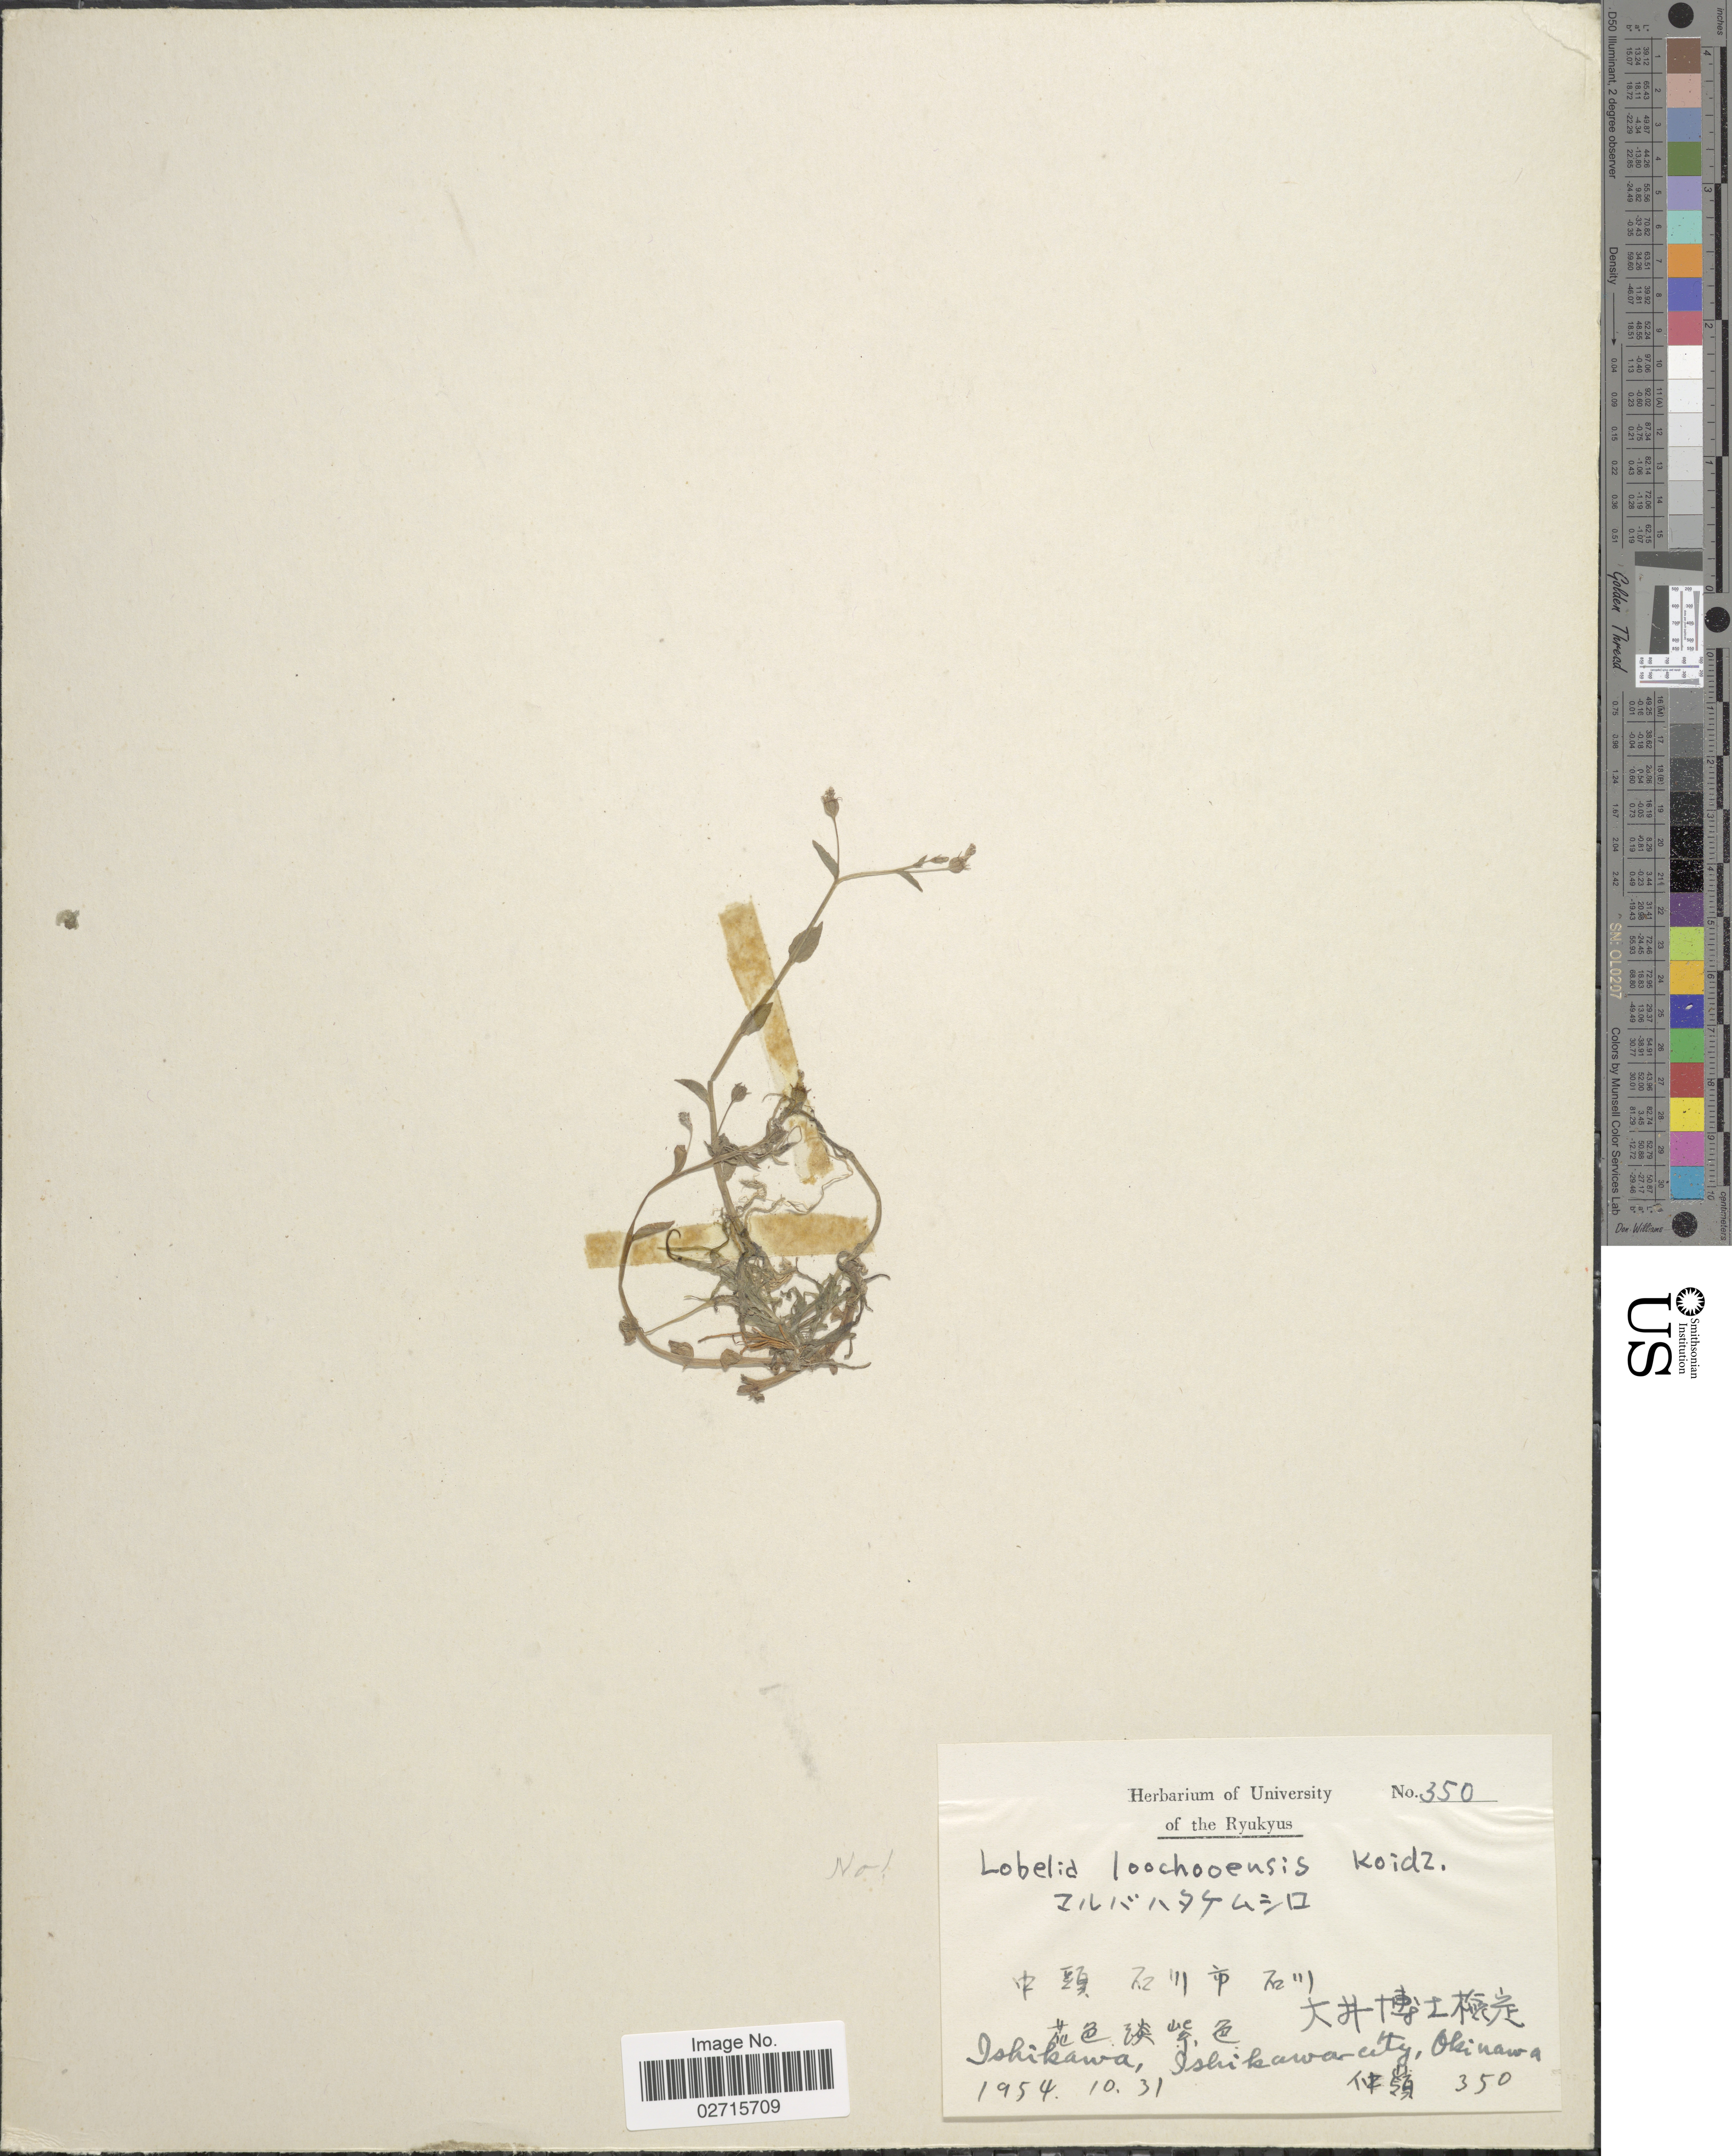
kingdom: Plantae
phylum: Tracheophyta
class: Magnoliopsida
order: Asterales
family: Campanulaceae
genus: Lobelia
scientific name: Lobelia alsinoides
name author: Lam.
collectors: Ex herb. University of the Ryukyus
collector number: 350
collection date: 1954-10-31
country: Japan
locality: Ishikawa, Ishikawa city, Okinawa